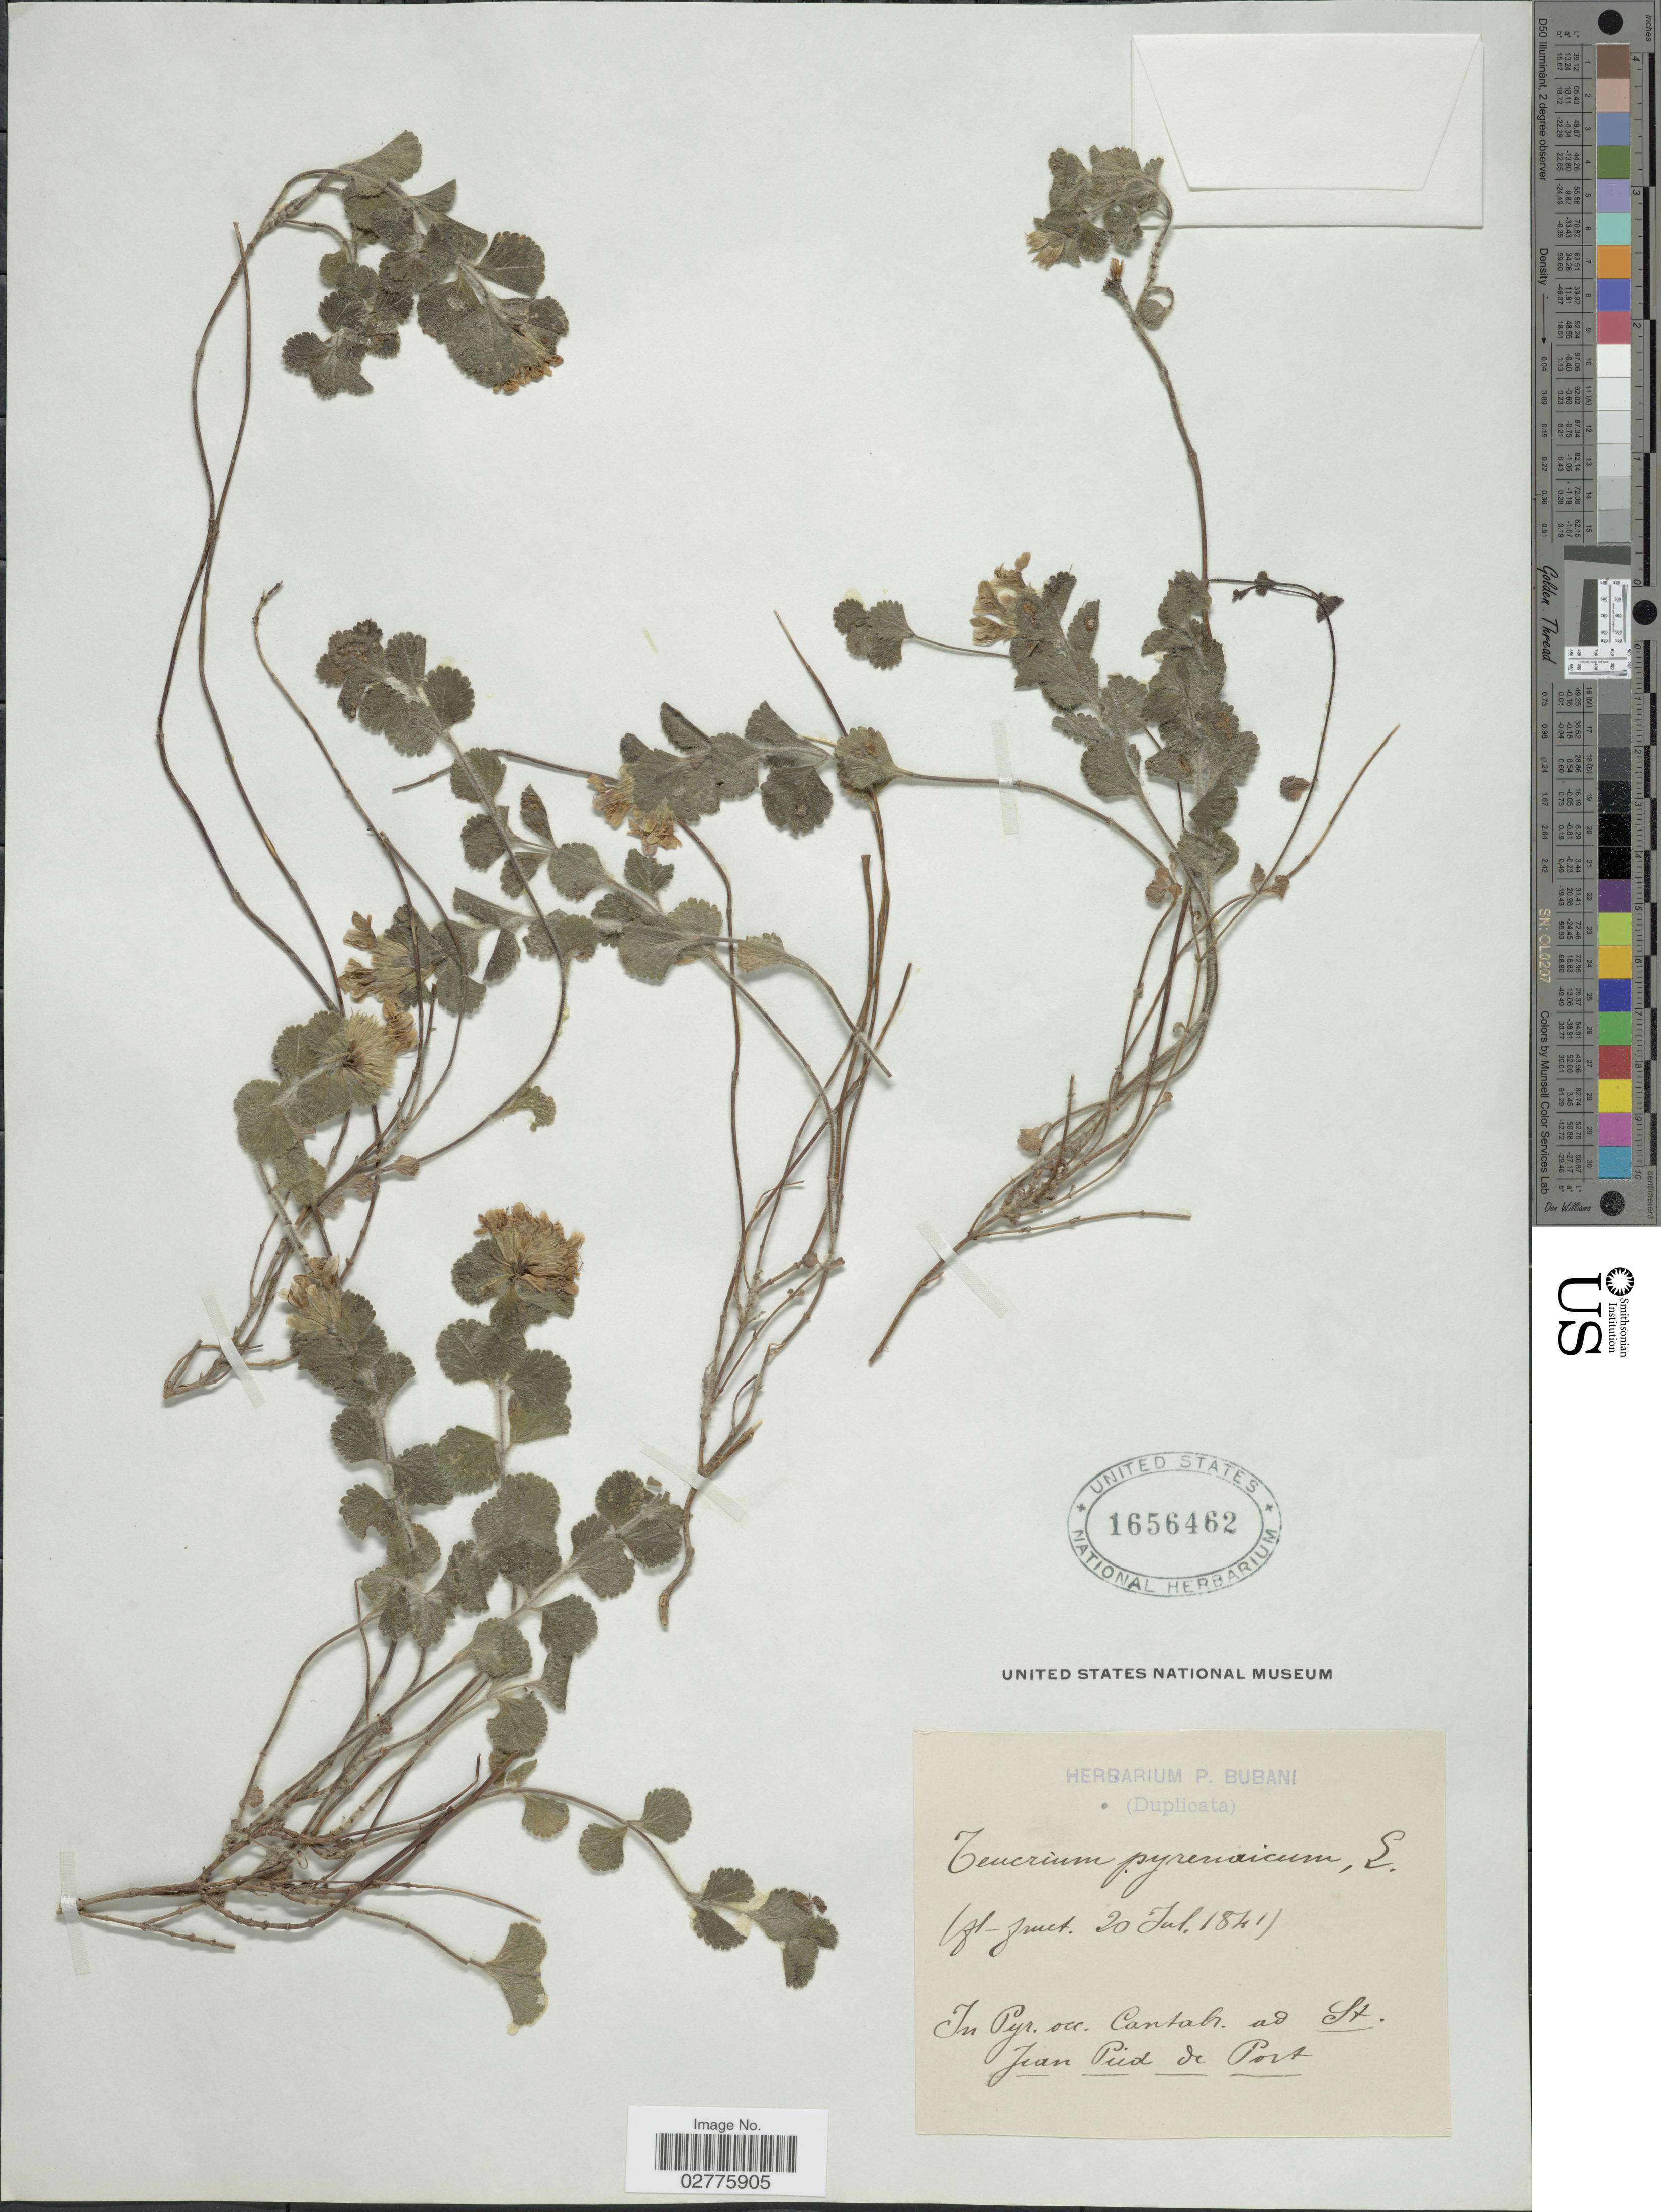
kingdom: Plantae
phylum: Tracheophyta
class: Magnoliopsida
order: Lamiales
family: Lamiaceae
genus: Teucrium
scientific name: Teucrium pyrenaicum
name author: L.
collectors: ex herb. P. Bubani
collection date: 1841-07-20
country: France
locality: In Pyr. occ. Cantabi. ad St. Jean Pied de Port.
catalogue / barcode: US 1656462